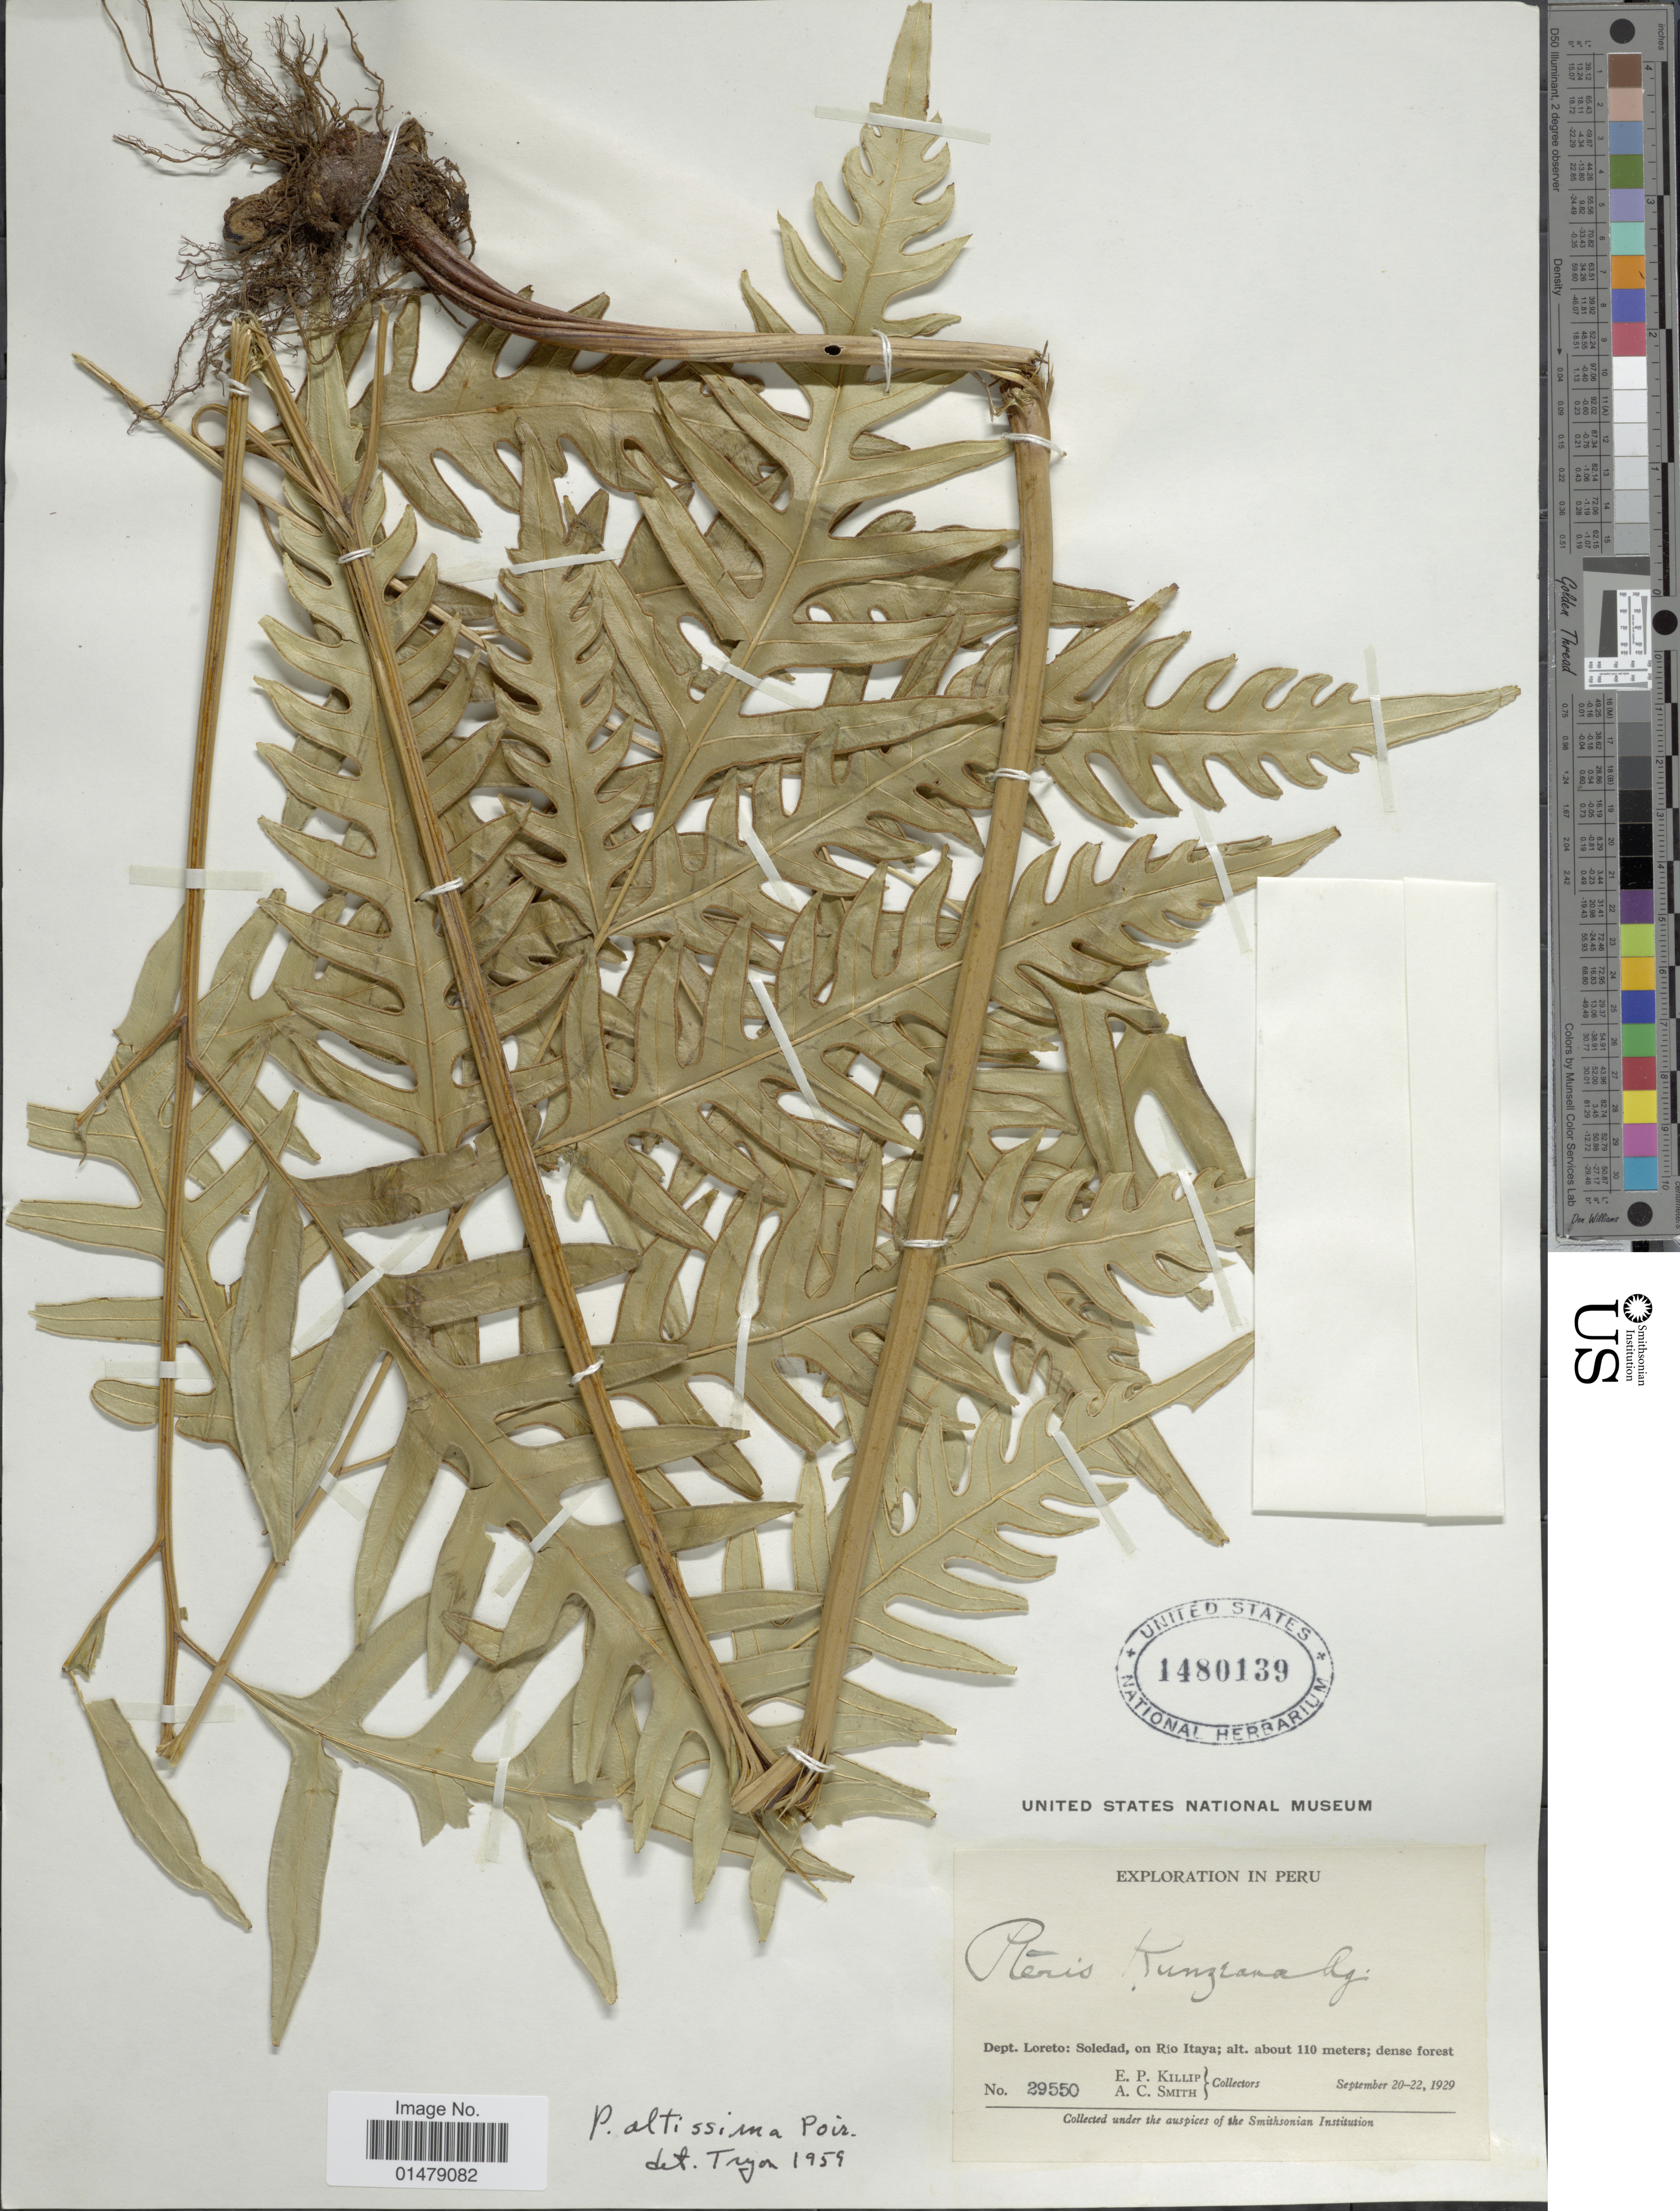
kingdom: Plantae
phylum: Tracheophyta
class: Polypodiopsida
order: Polypodiales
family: Pteridaceae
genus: Pteris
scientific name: Pteris altissima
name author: Poir.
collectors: E. P. Killip & A. C. Smith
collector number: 29550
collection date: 1929-09-20/1929-09-22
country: Peru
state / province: Loreto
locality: Dept. Loreto: Soledad, on Rio Itaya.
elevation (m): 110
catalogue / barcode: US 1480139